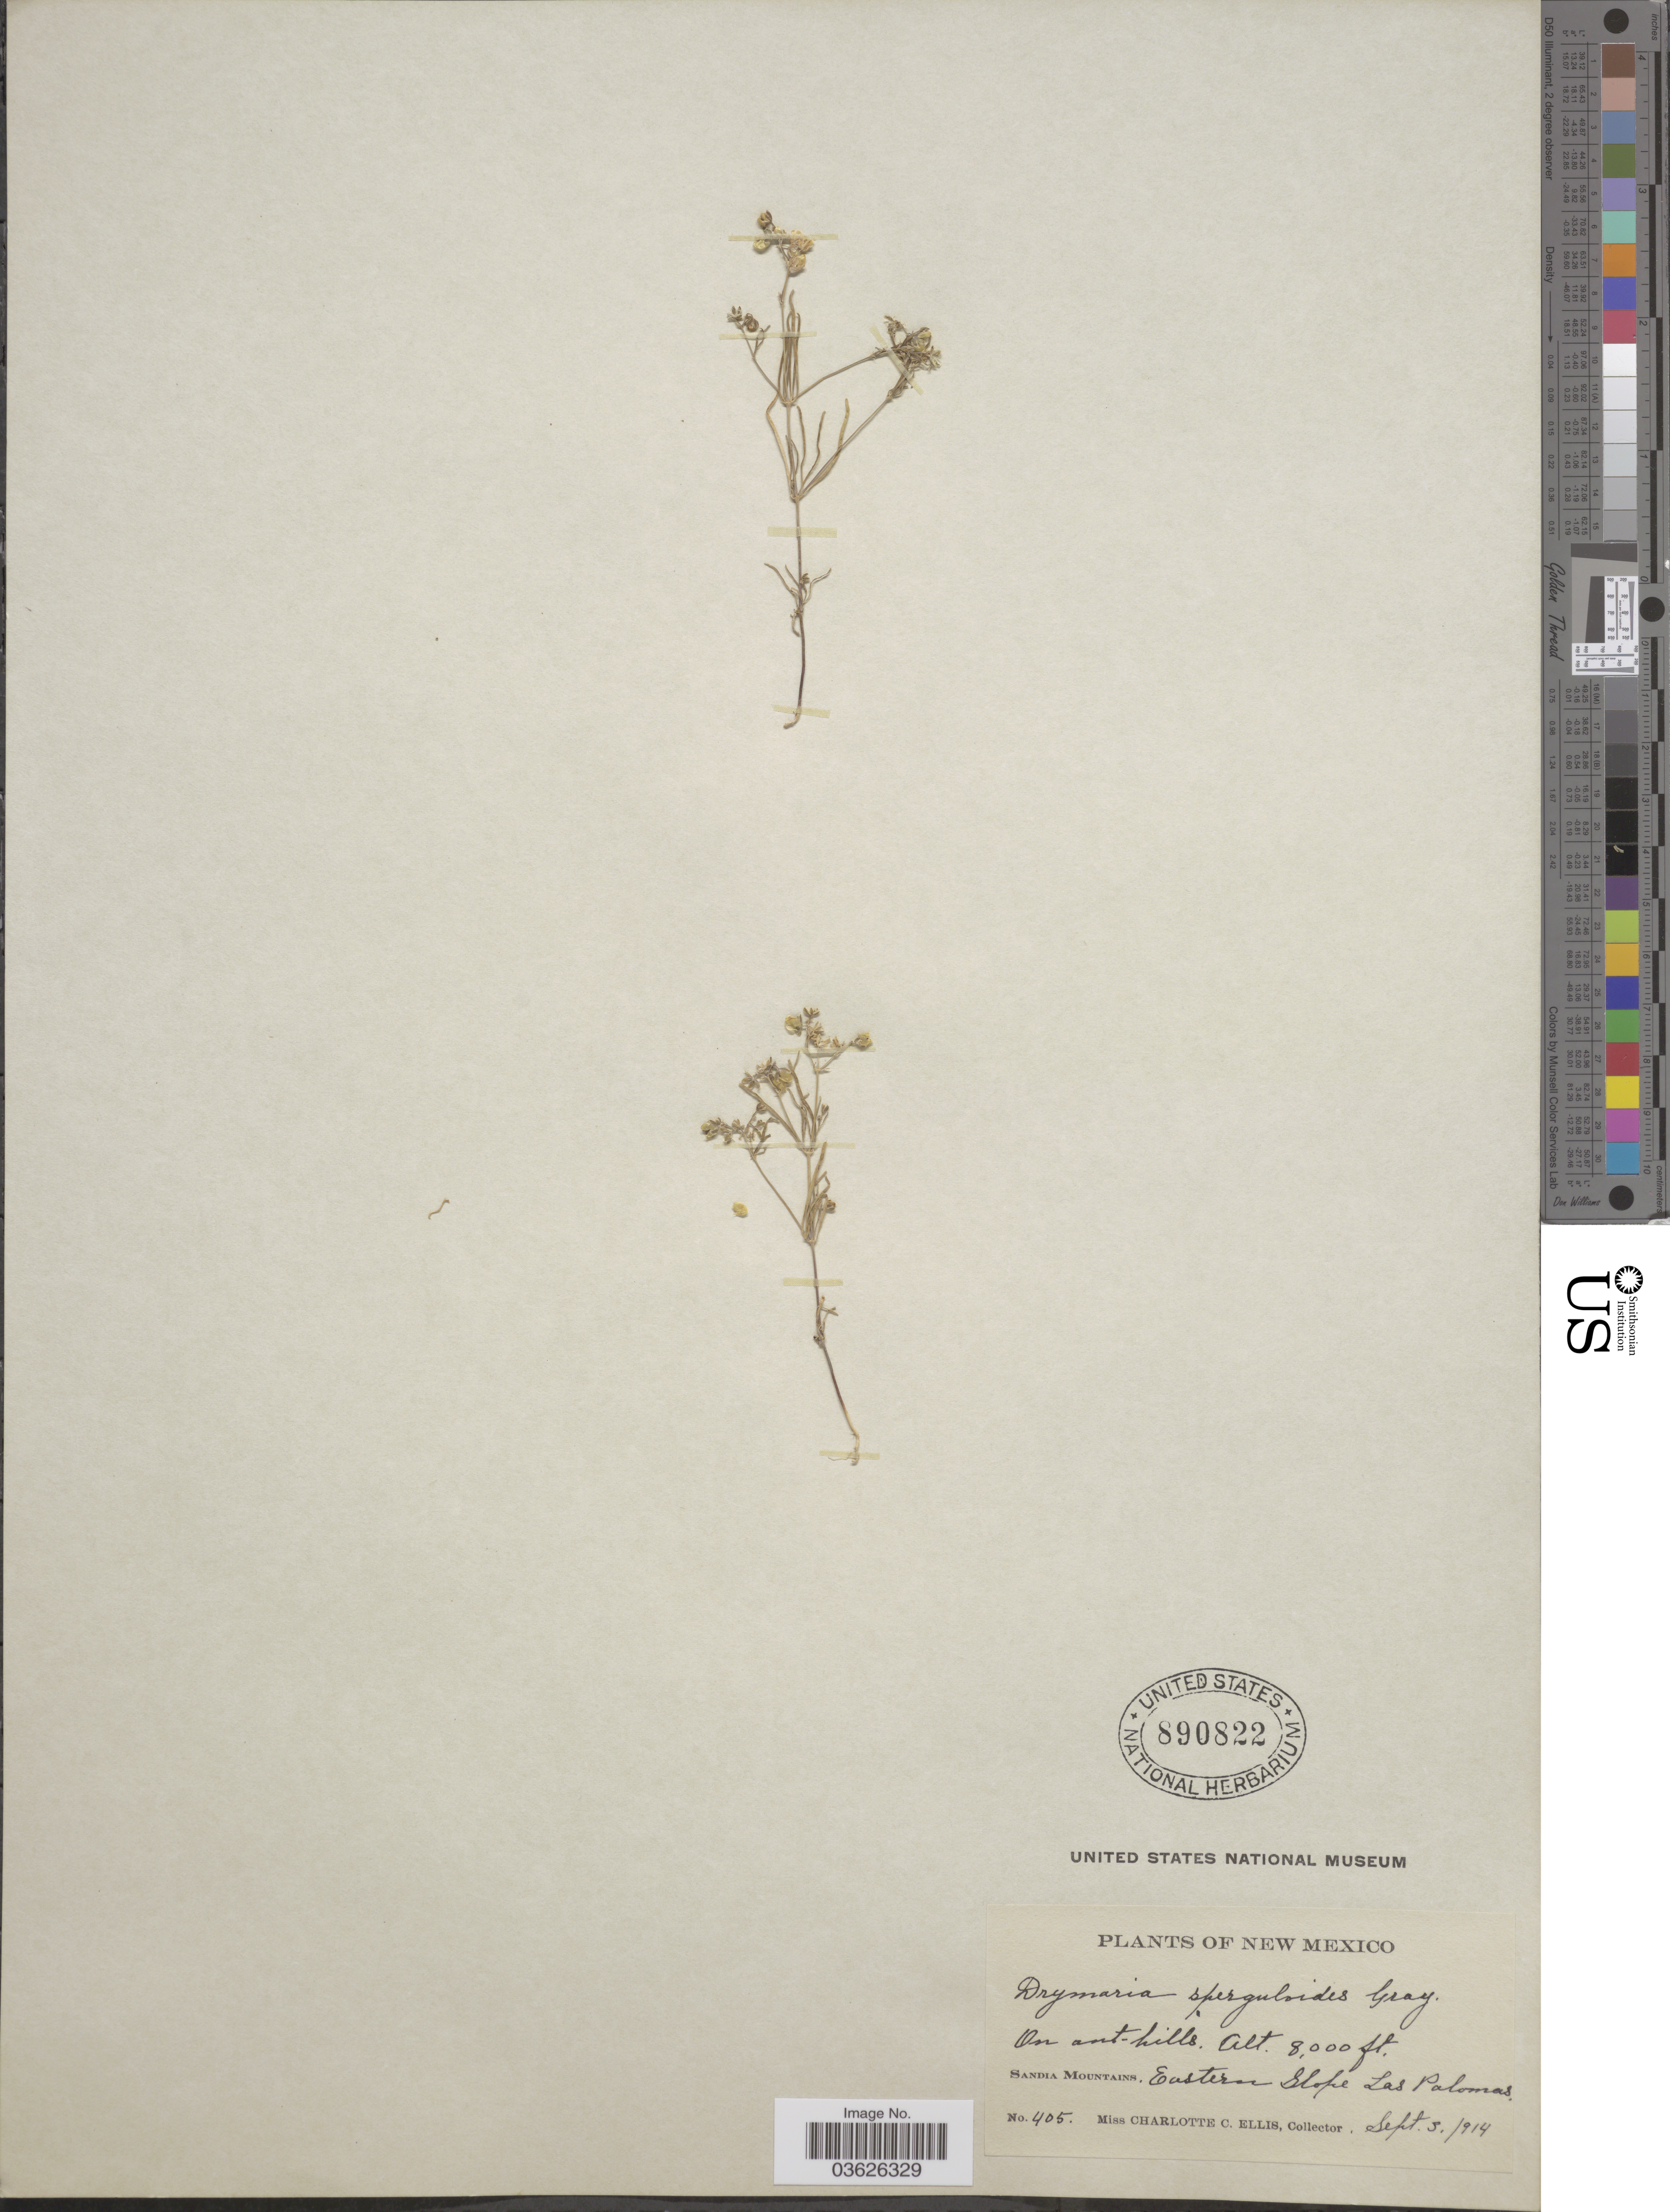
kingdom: Plantae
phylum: Tracheophyta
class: Magnoliopsida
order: Caryophyllales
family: Caryophyllaceae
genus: Drymaria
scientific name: Drymaria sperguloides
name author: A. Gray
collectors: C. C. Ellis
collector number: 405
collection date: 1914-09-03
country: United States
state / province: New Mexico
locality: Sandia Mountains. Eastern Slope Las Palomas.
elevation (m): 2438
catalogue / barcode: US 890822